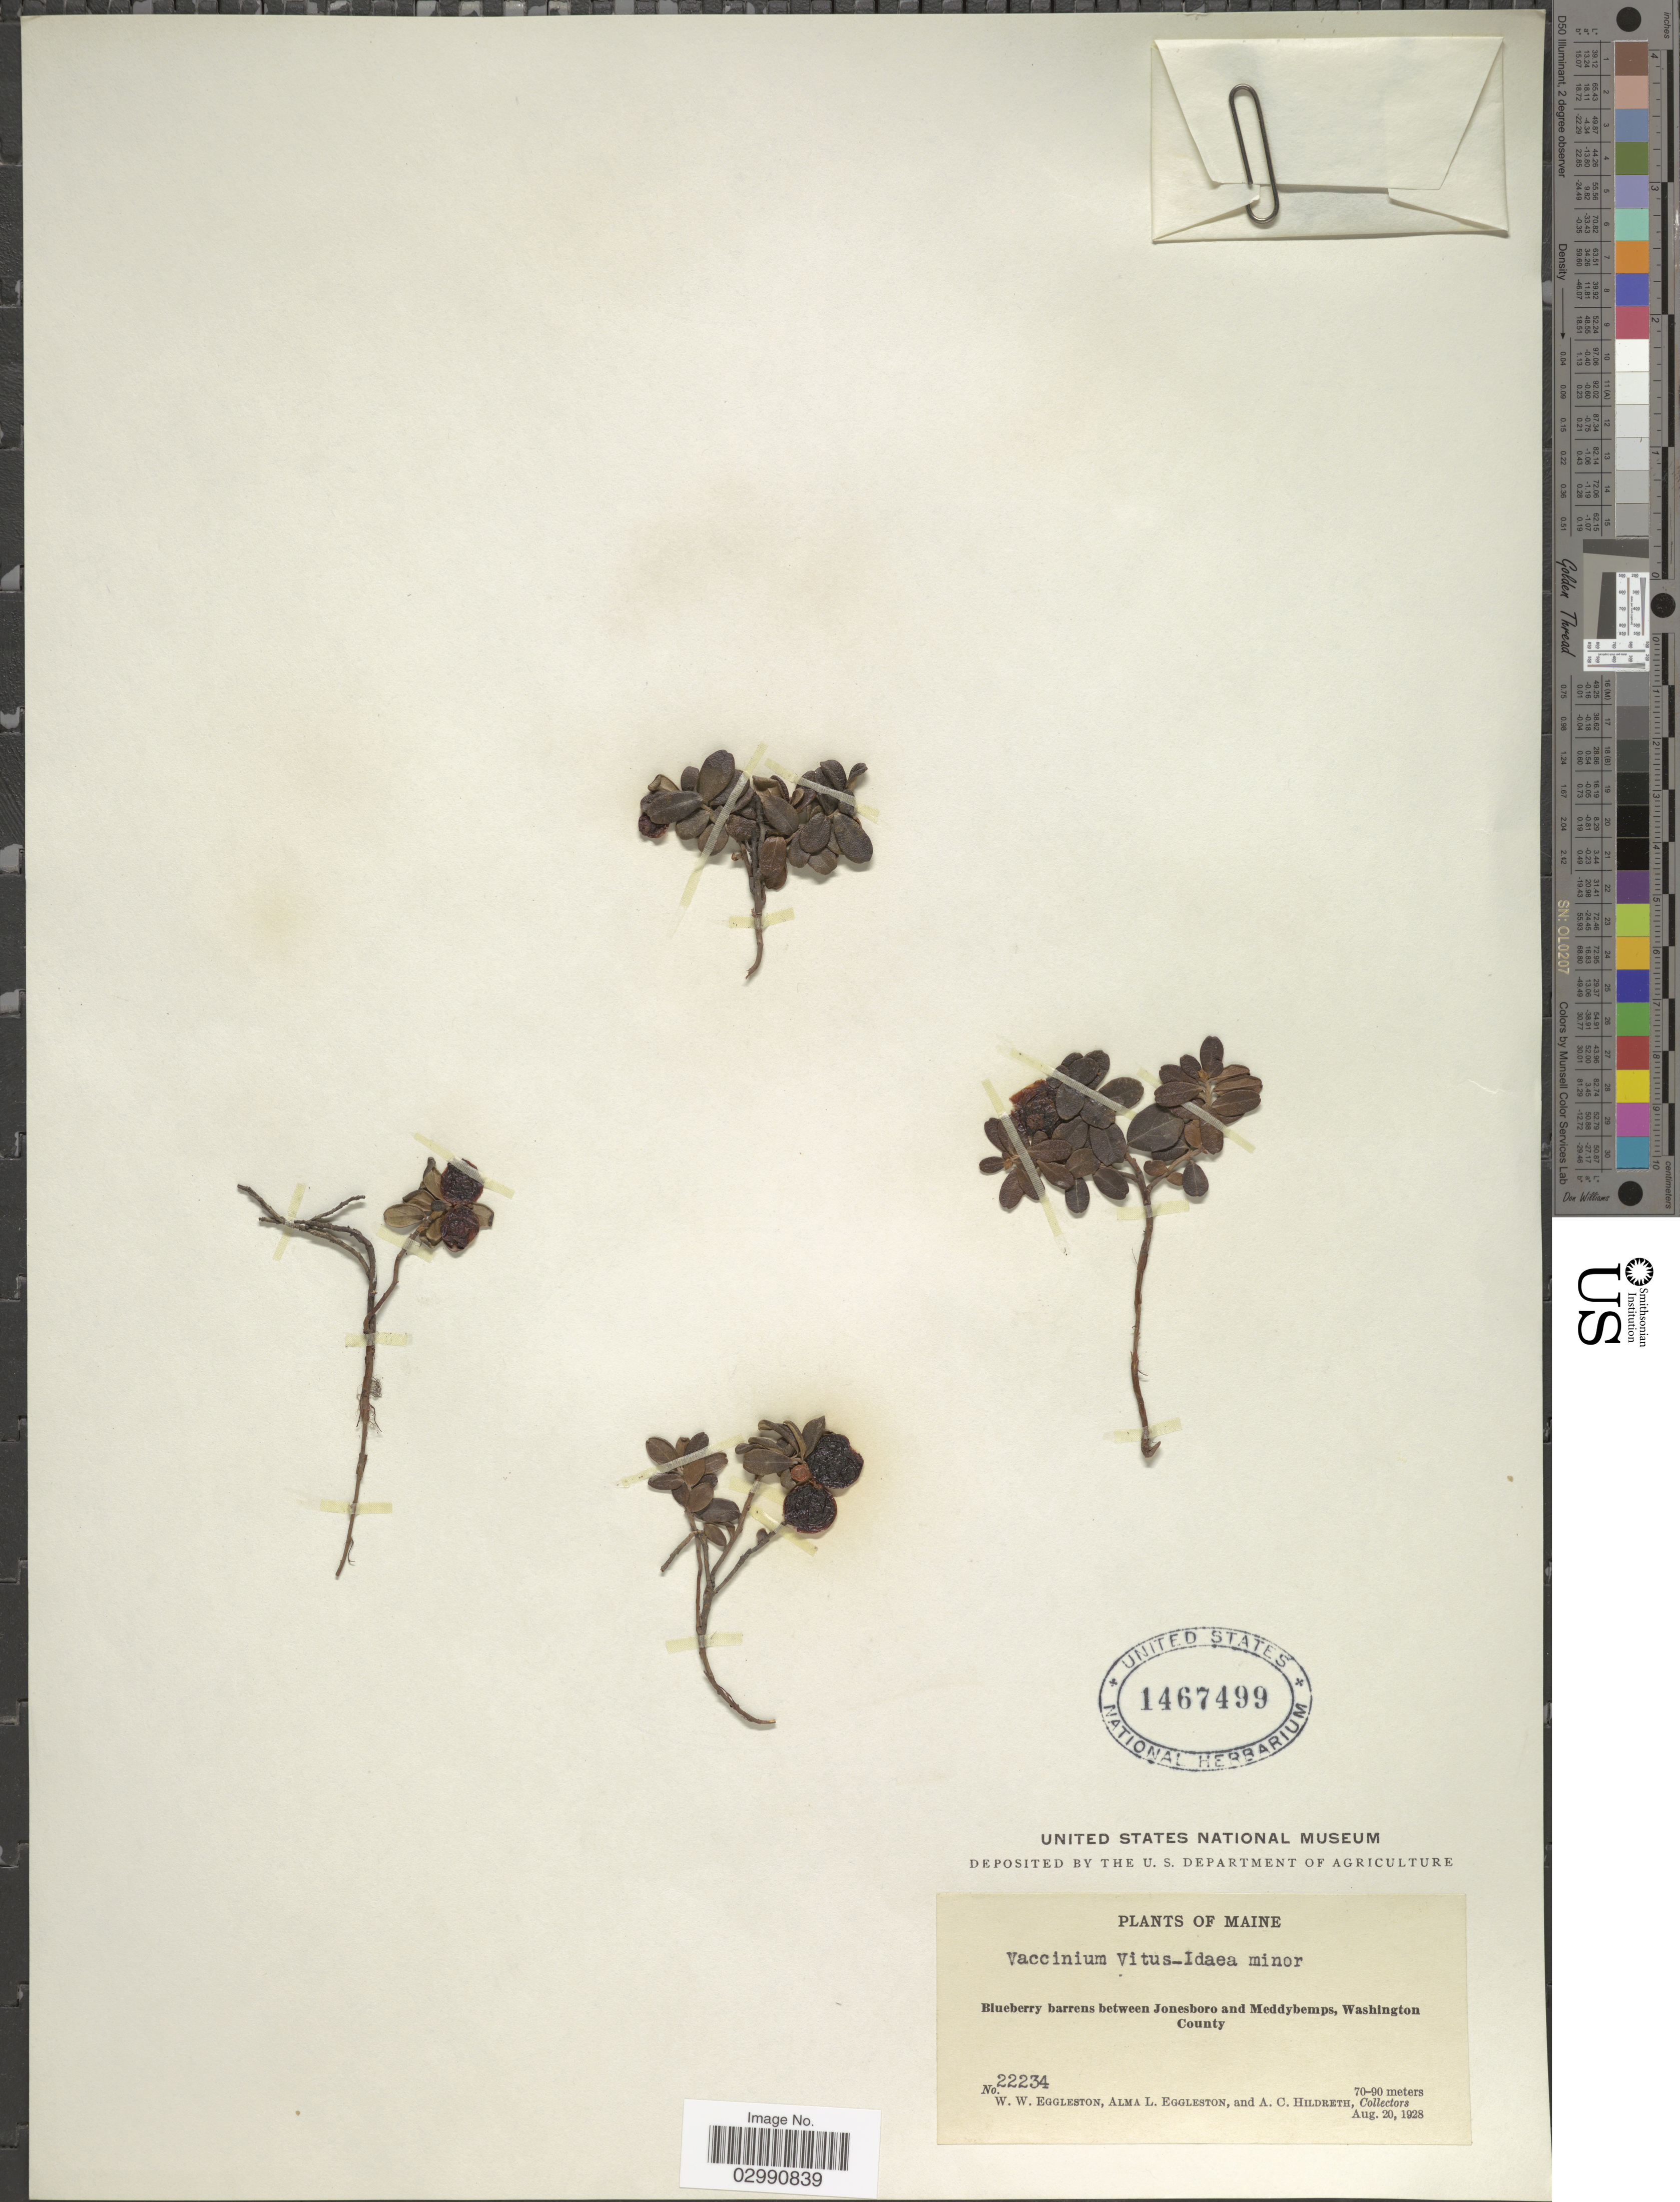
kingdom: Plantae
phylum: Tracheophyta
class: Magnoliopsida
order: Ericales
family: Ericaceae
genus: Vaccinium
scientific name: Vaccinium vitis-idaea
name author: L.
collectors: W. W. Eggleston, A. Eggleston & A. Hildreth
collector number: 22234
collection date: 1928-08-20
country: United States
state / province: Maine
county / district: Washington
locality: Blueberry barrens between Jonesboro and Meddybemps, Washington County.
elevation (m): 70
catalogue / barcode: US 1467499